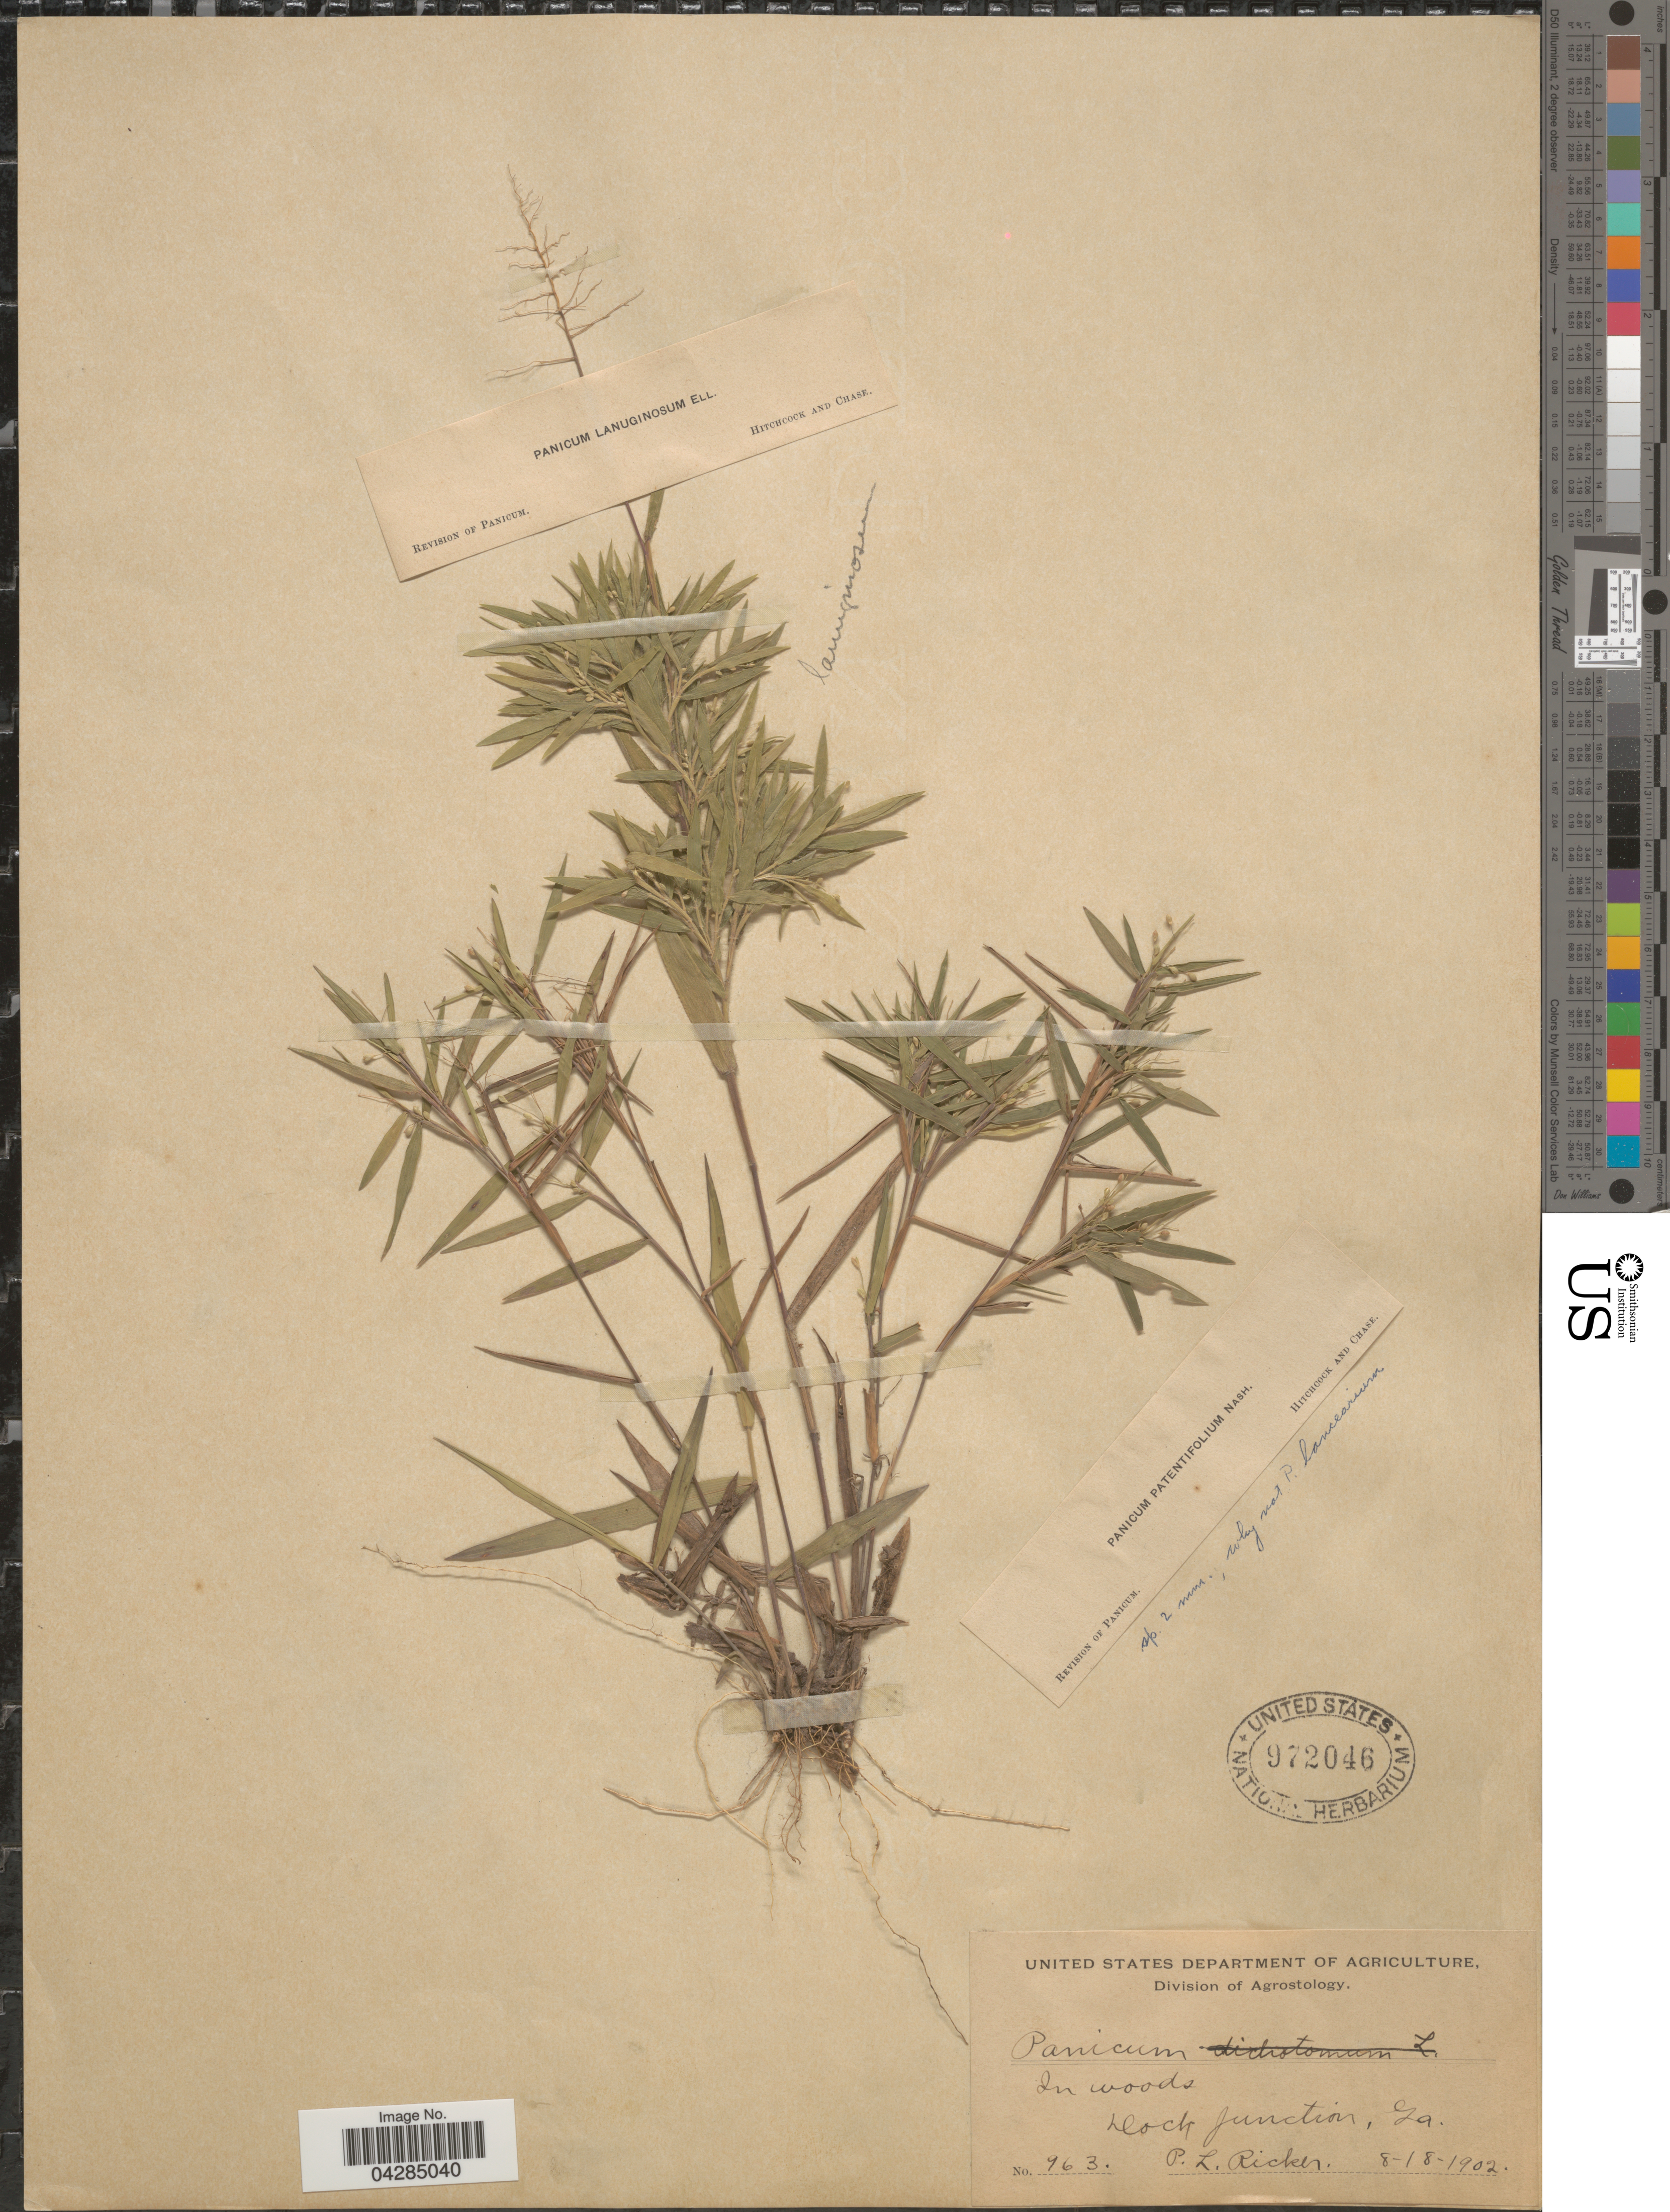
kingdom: Plantae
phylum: Tracheophyta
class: Liliopsida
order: Poales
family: Poaceae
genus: Dichanthelium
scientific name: Dichanthelium portoricense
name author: (Desv. ex Ham.) B.F. Hansen & Wunderlin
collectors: P. Ricker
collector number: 963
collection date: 1902-08-18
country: United States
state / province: Georgia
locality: Dock Junction.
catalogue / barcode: US 972046